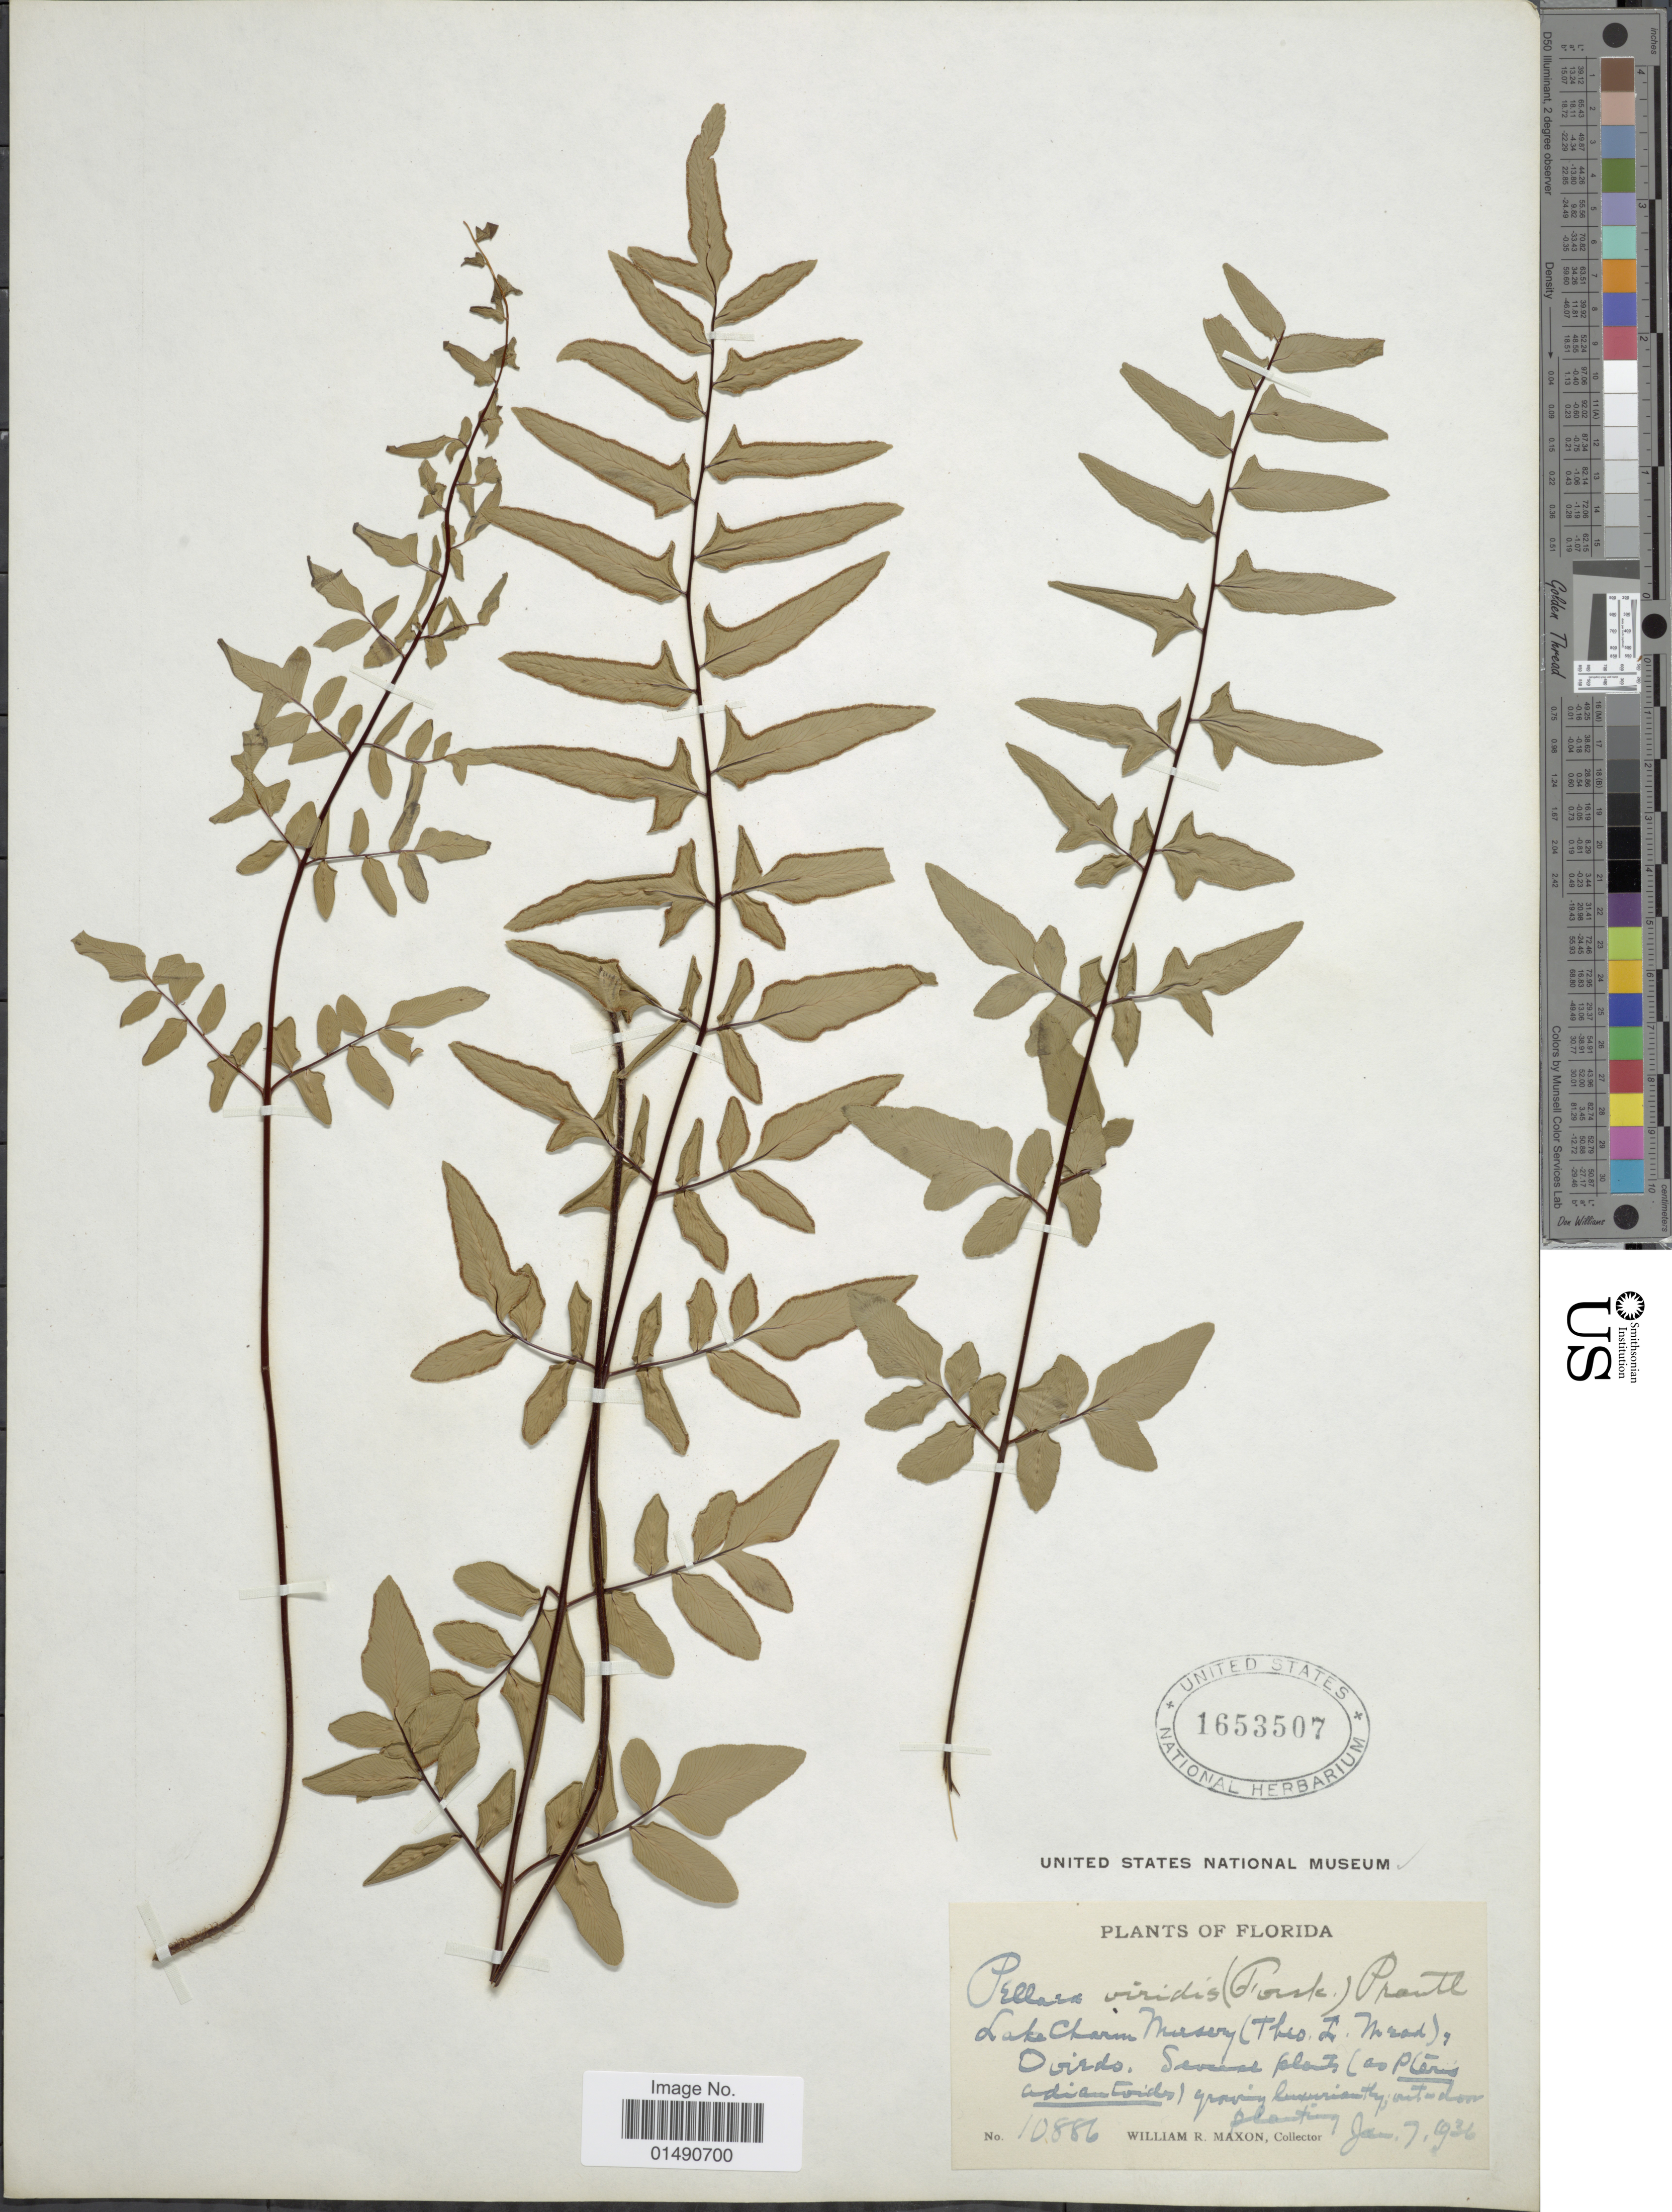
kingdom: Plantae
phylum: Tracheophyta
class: Polypodiopsida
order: Polypodiales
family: Pteridaceae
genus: Pellaea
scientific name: Pellaea viridis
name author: (Forssk.) Prantl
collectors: W. R. Maxon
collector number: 10886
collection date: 1936-01-07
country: United States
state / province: Florida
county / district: Seminole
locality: Lake Charm Nursery (Theo. L. Mead). Oviedo.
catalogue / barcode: US 1653507